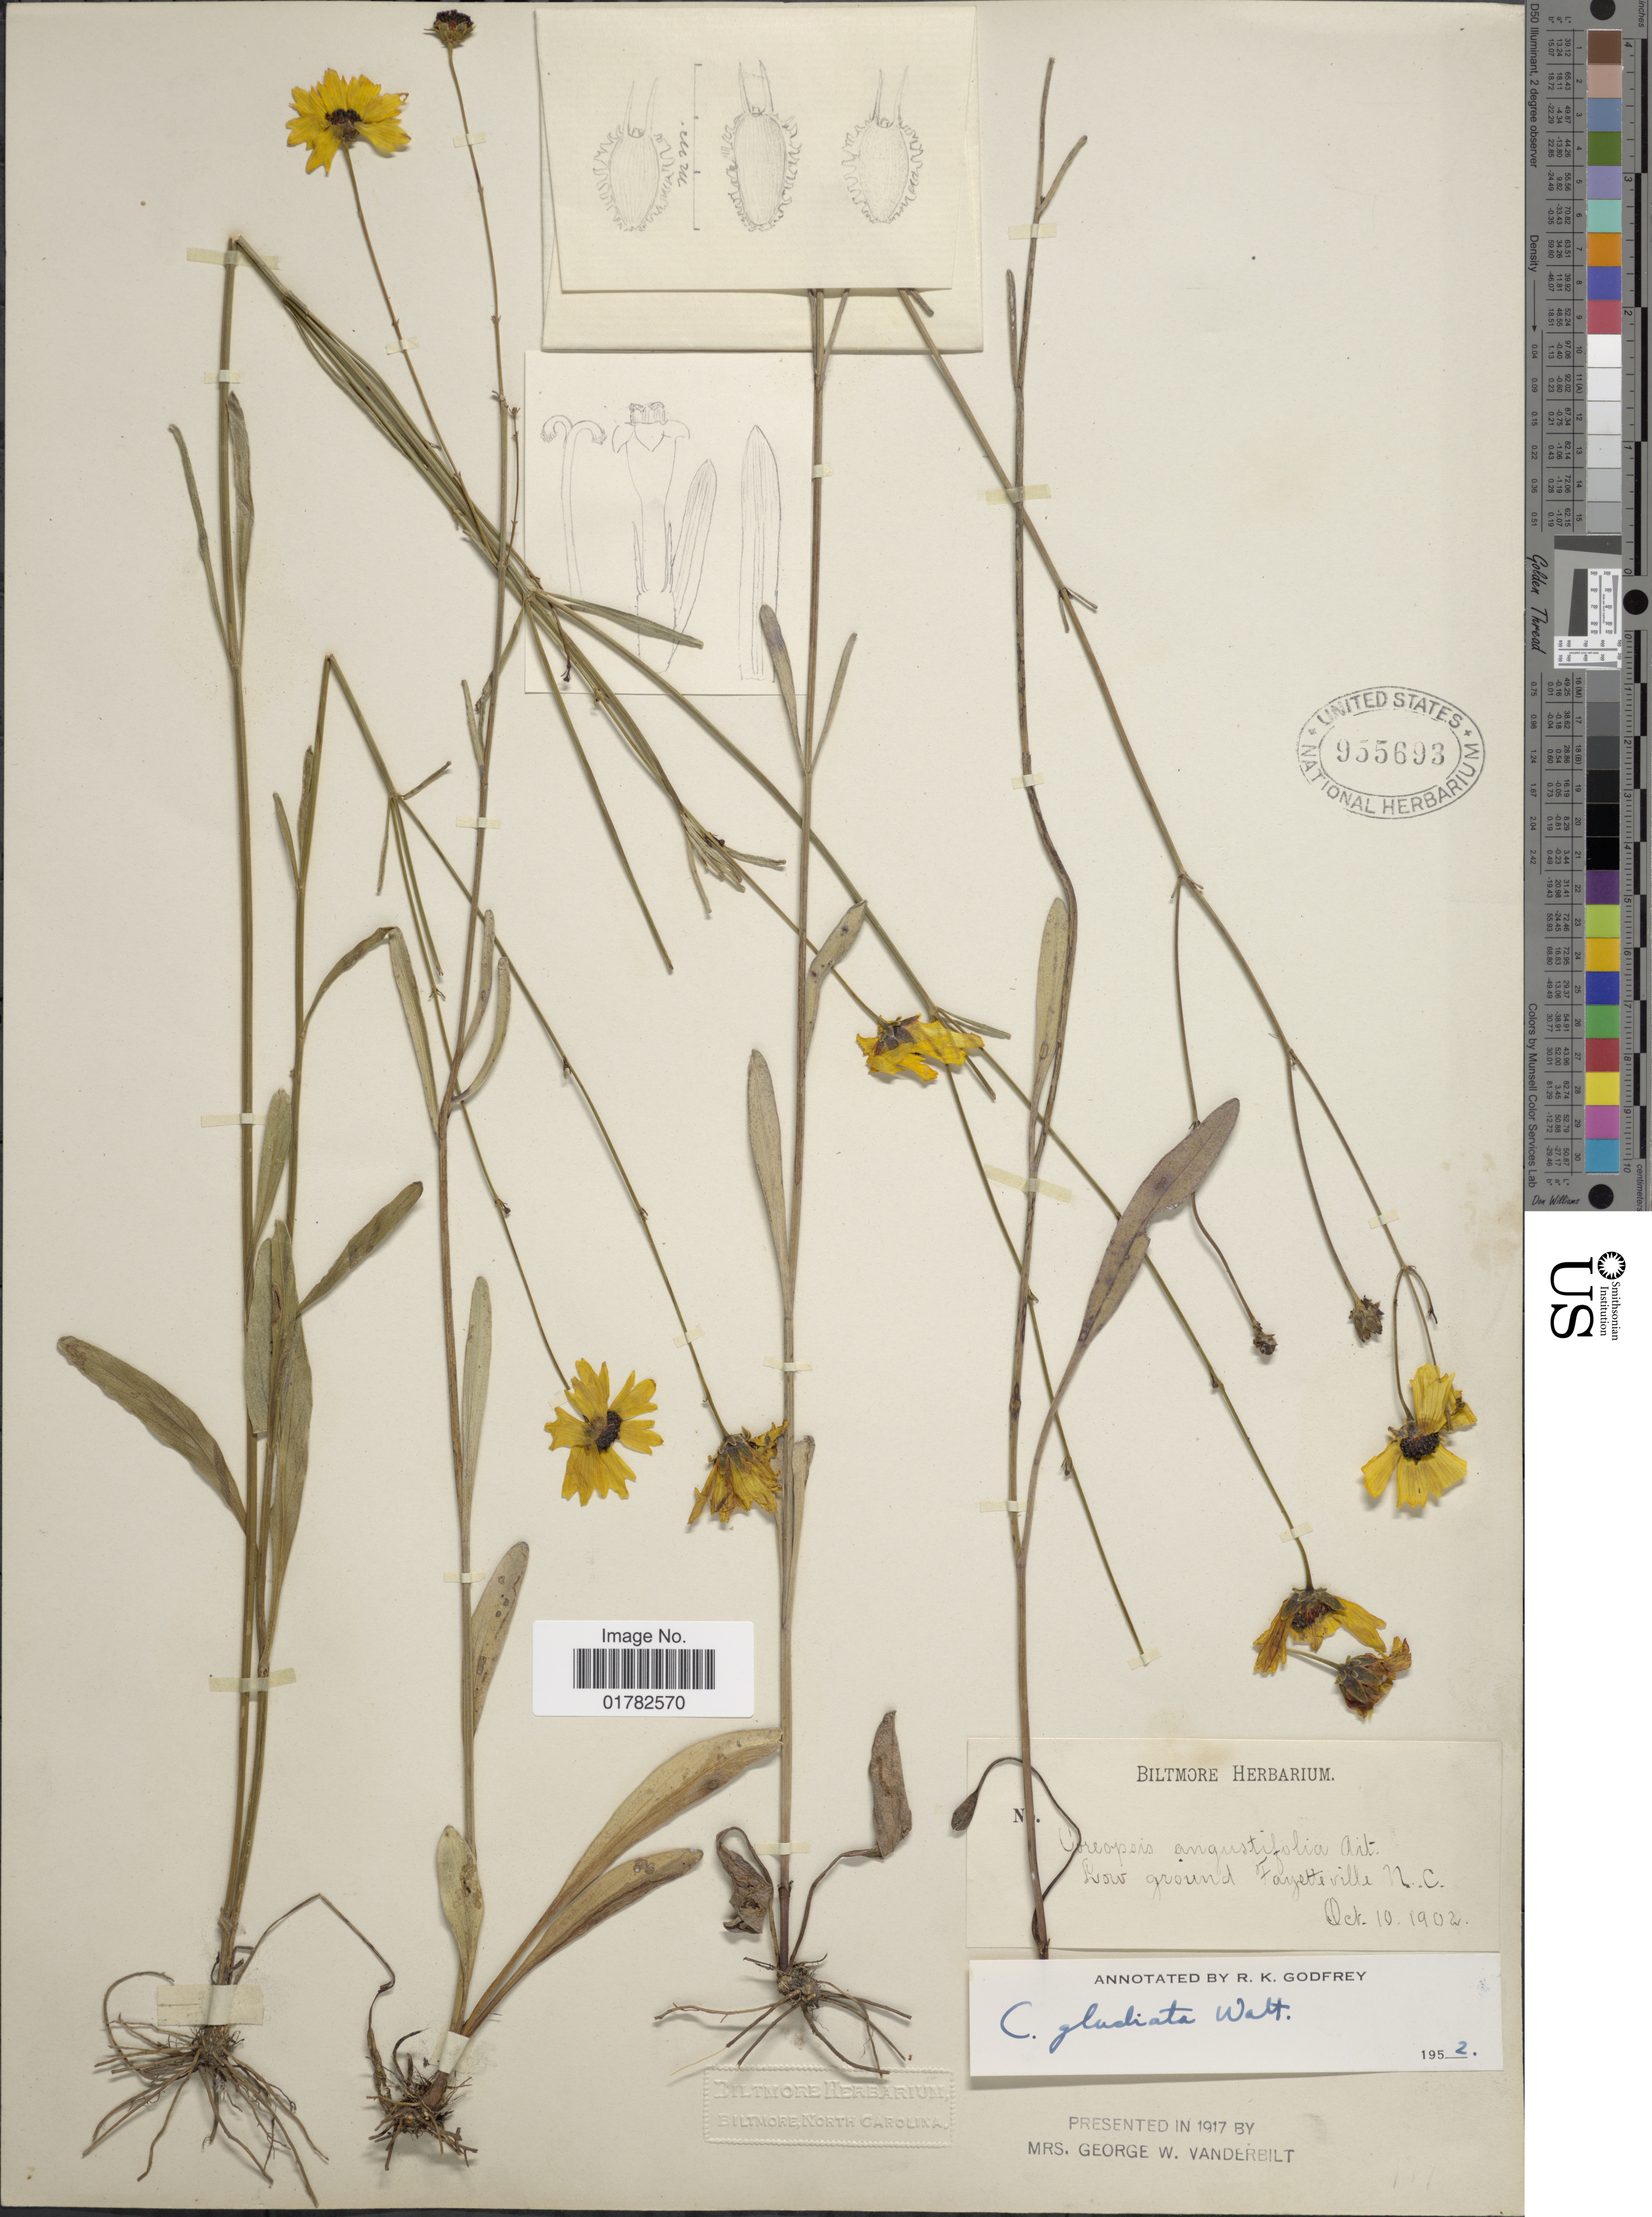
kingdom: Plantae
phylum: Tracheophyta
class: Magnoliopsida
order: Asterales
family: Asteraceae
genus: Coreopsis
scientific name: Coreopsis gladiata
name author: Walter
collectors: ex herb. Biltmore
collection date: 1902-10-10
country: United States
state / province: North Carolina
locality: Low ground Fayetteville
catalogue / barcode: US 955693